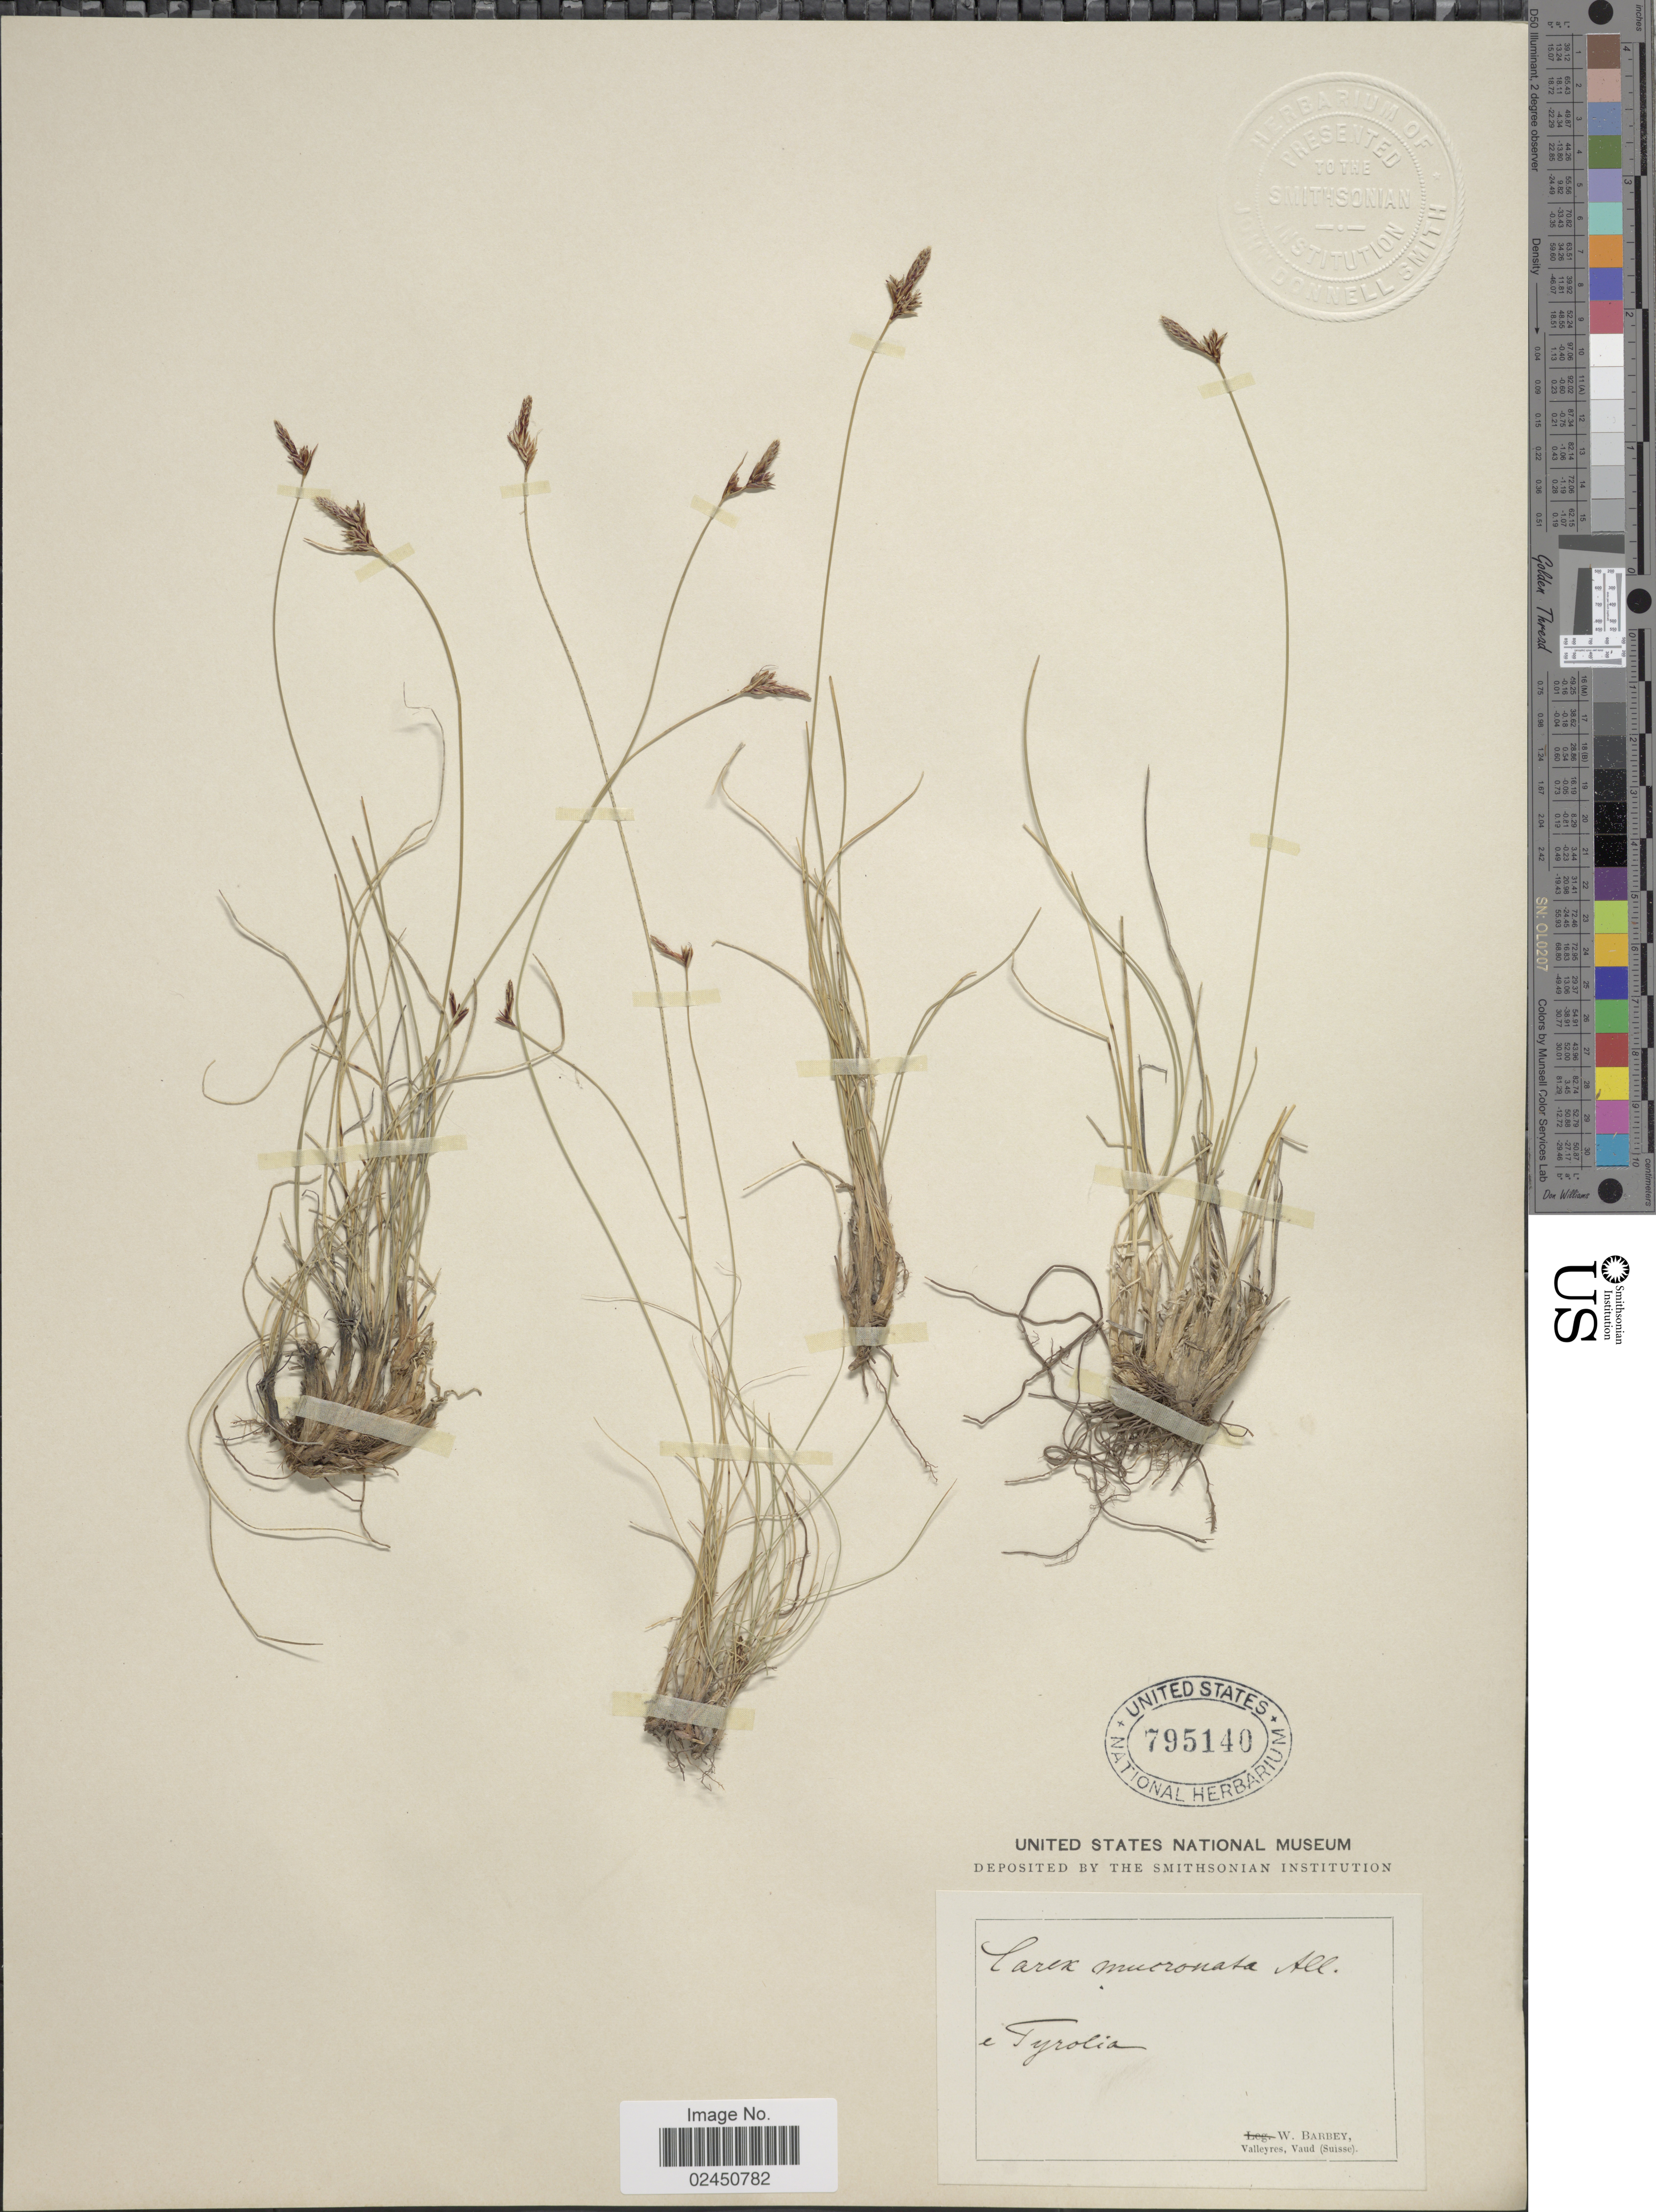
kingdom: Plantae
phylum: Tracheophyta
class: Liliopsida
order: Poales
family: Cyperaceae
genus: Carex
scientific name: Carex mucronata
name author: All.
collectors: W. Barbey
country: Austria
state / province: Tirol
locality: Tyrolia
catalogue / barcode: US 795140